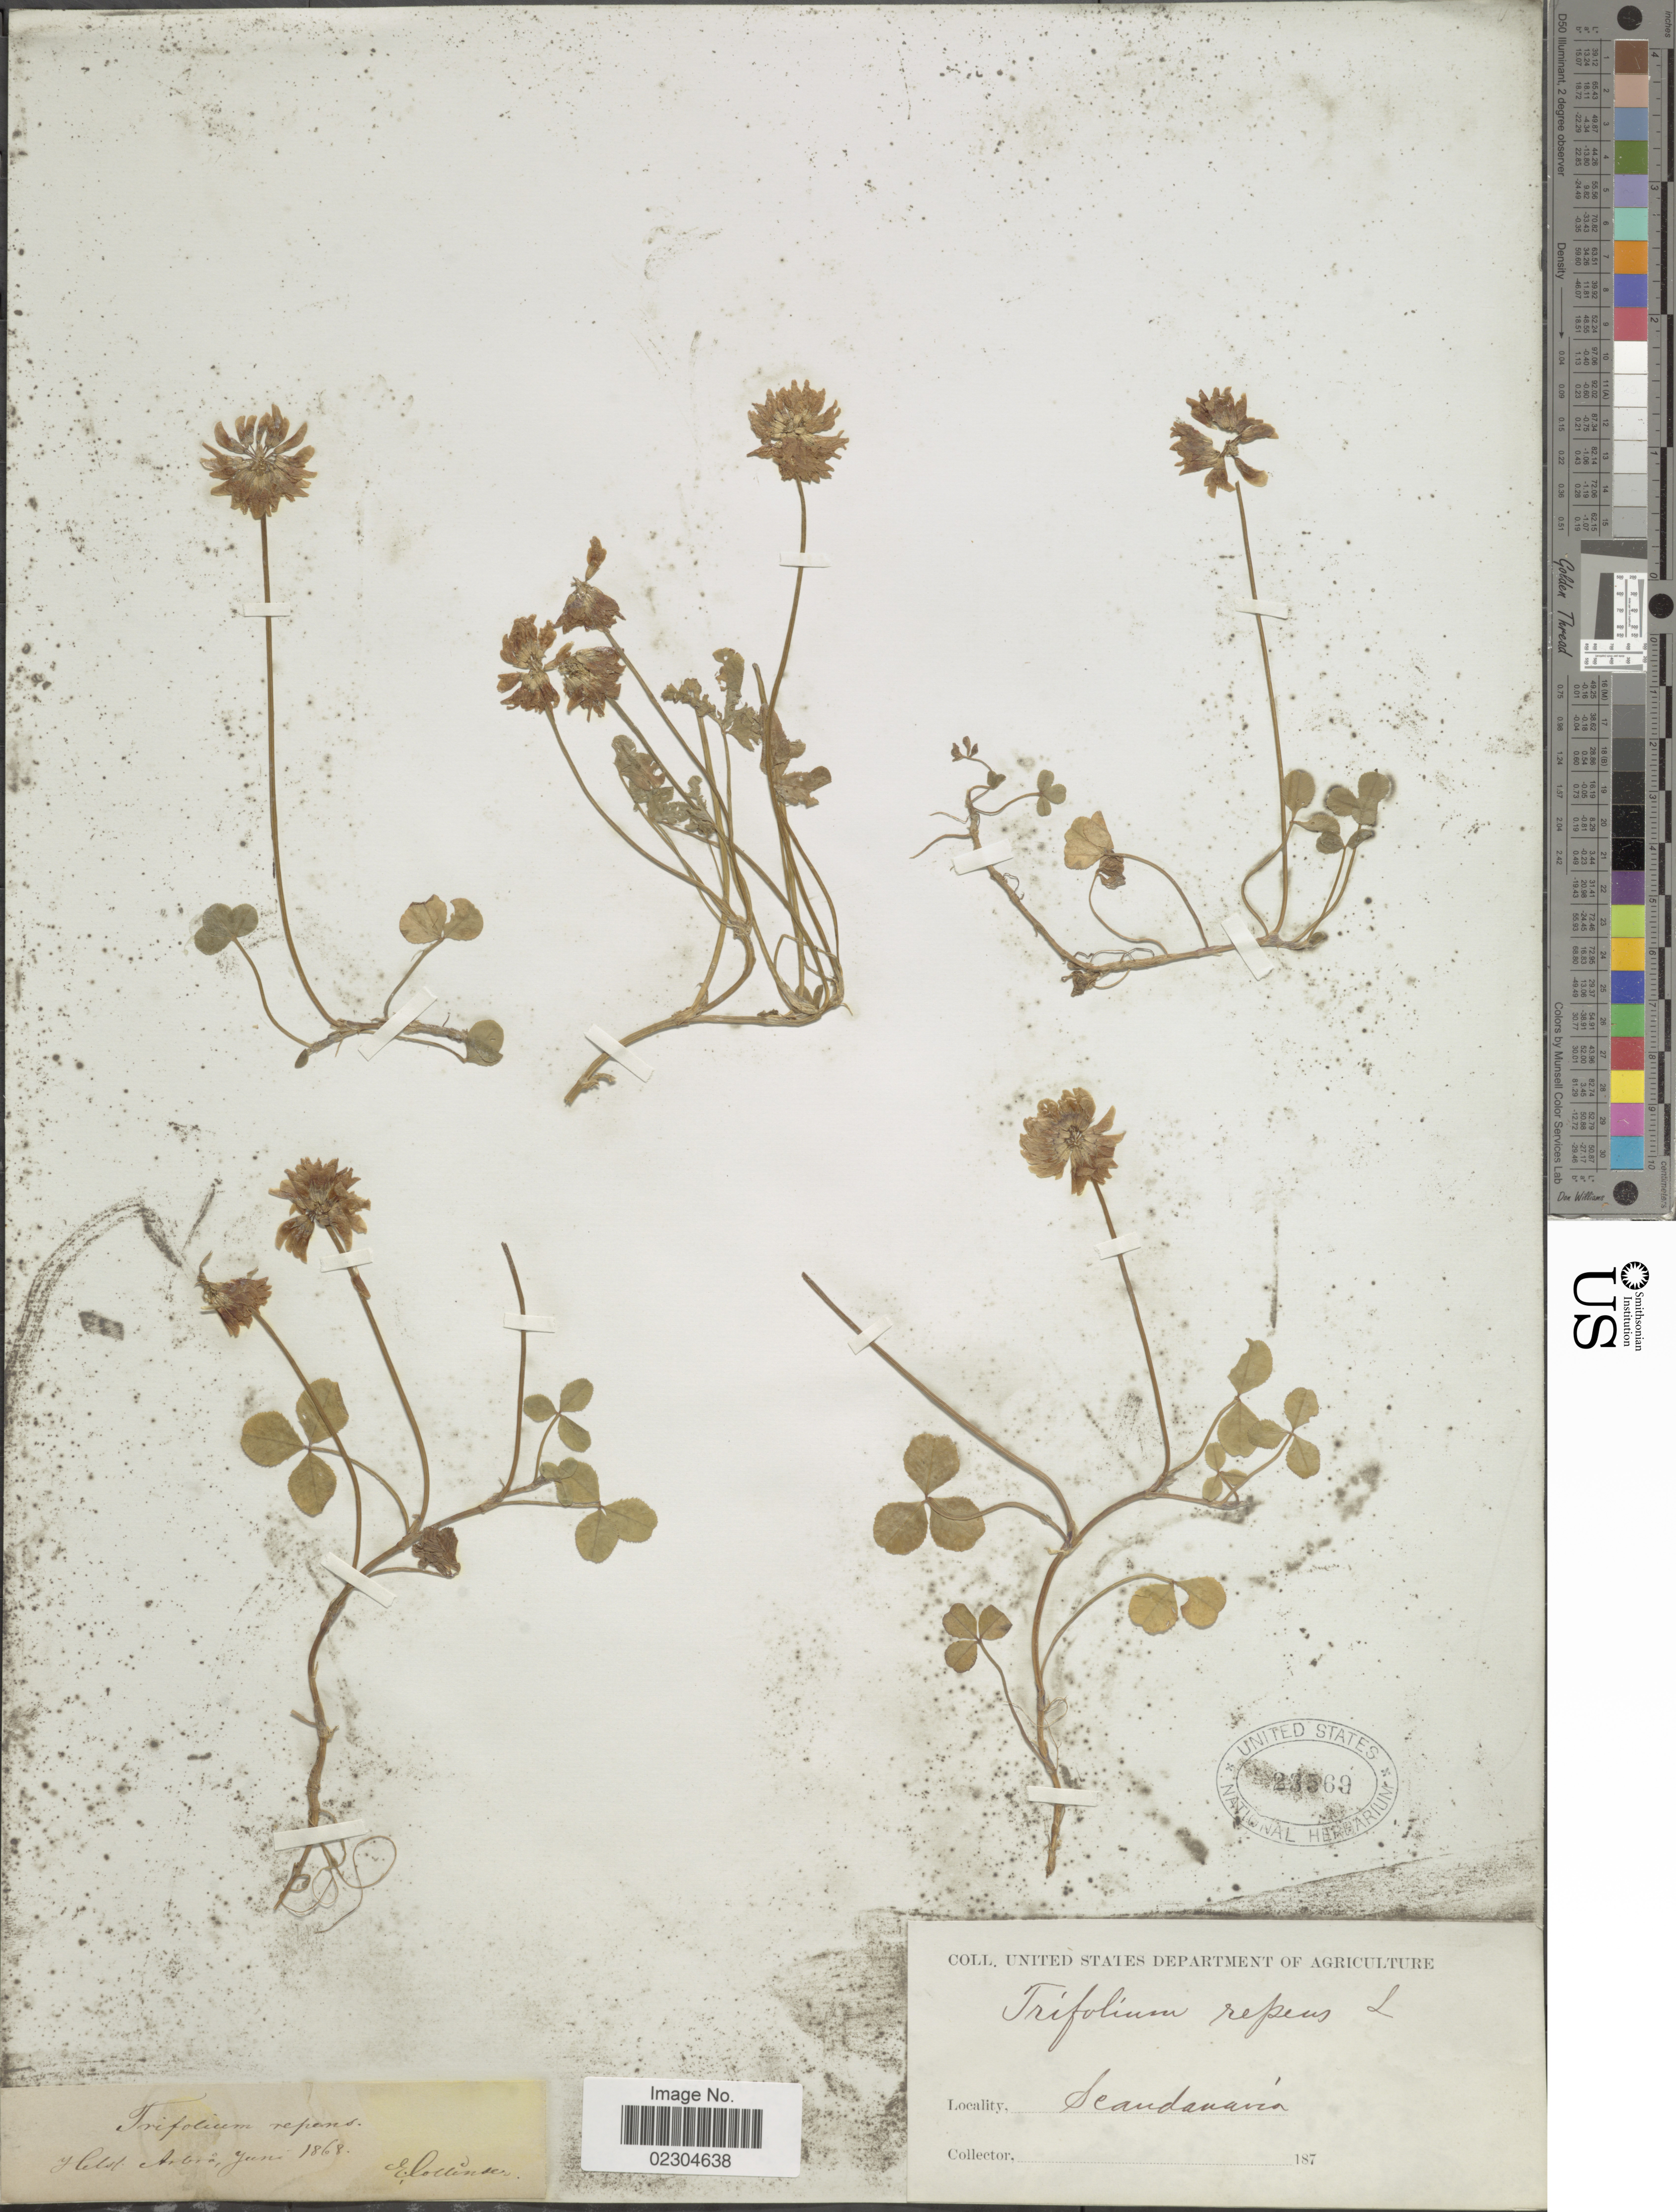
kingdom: Plantae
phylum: Tracheophyta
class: Magnoliopsida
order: Fabales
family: Fabaceae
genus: Trifolium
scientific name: Trifolium repens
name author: L.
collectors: E. Collinder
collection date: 1868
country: Sweden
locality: Helsl. Arbrå.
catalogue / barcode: US 23569